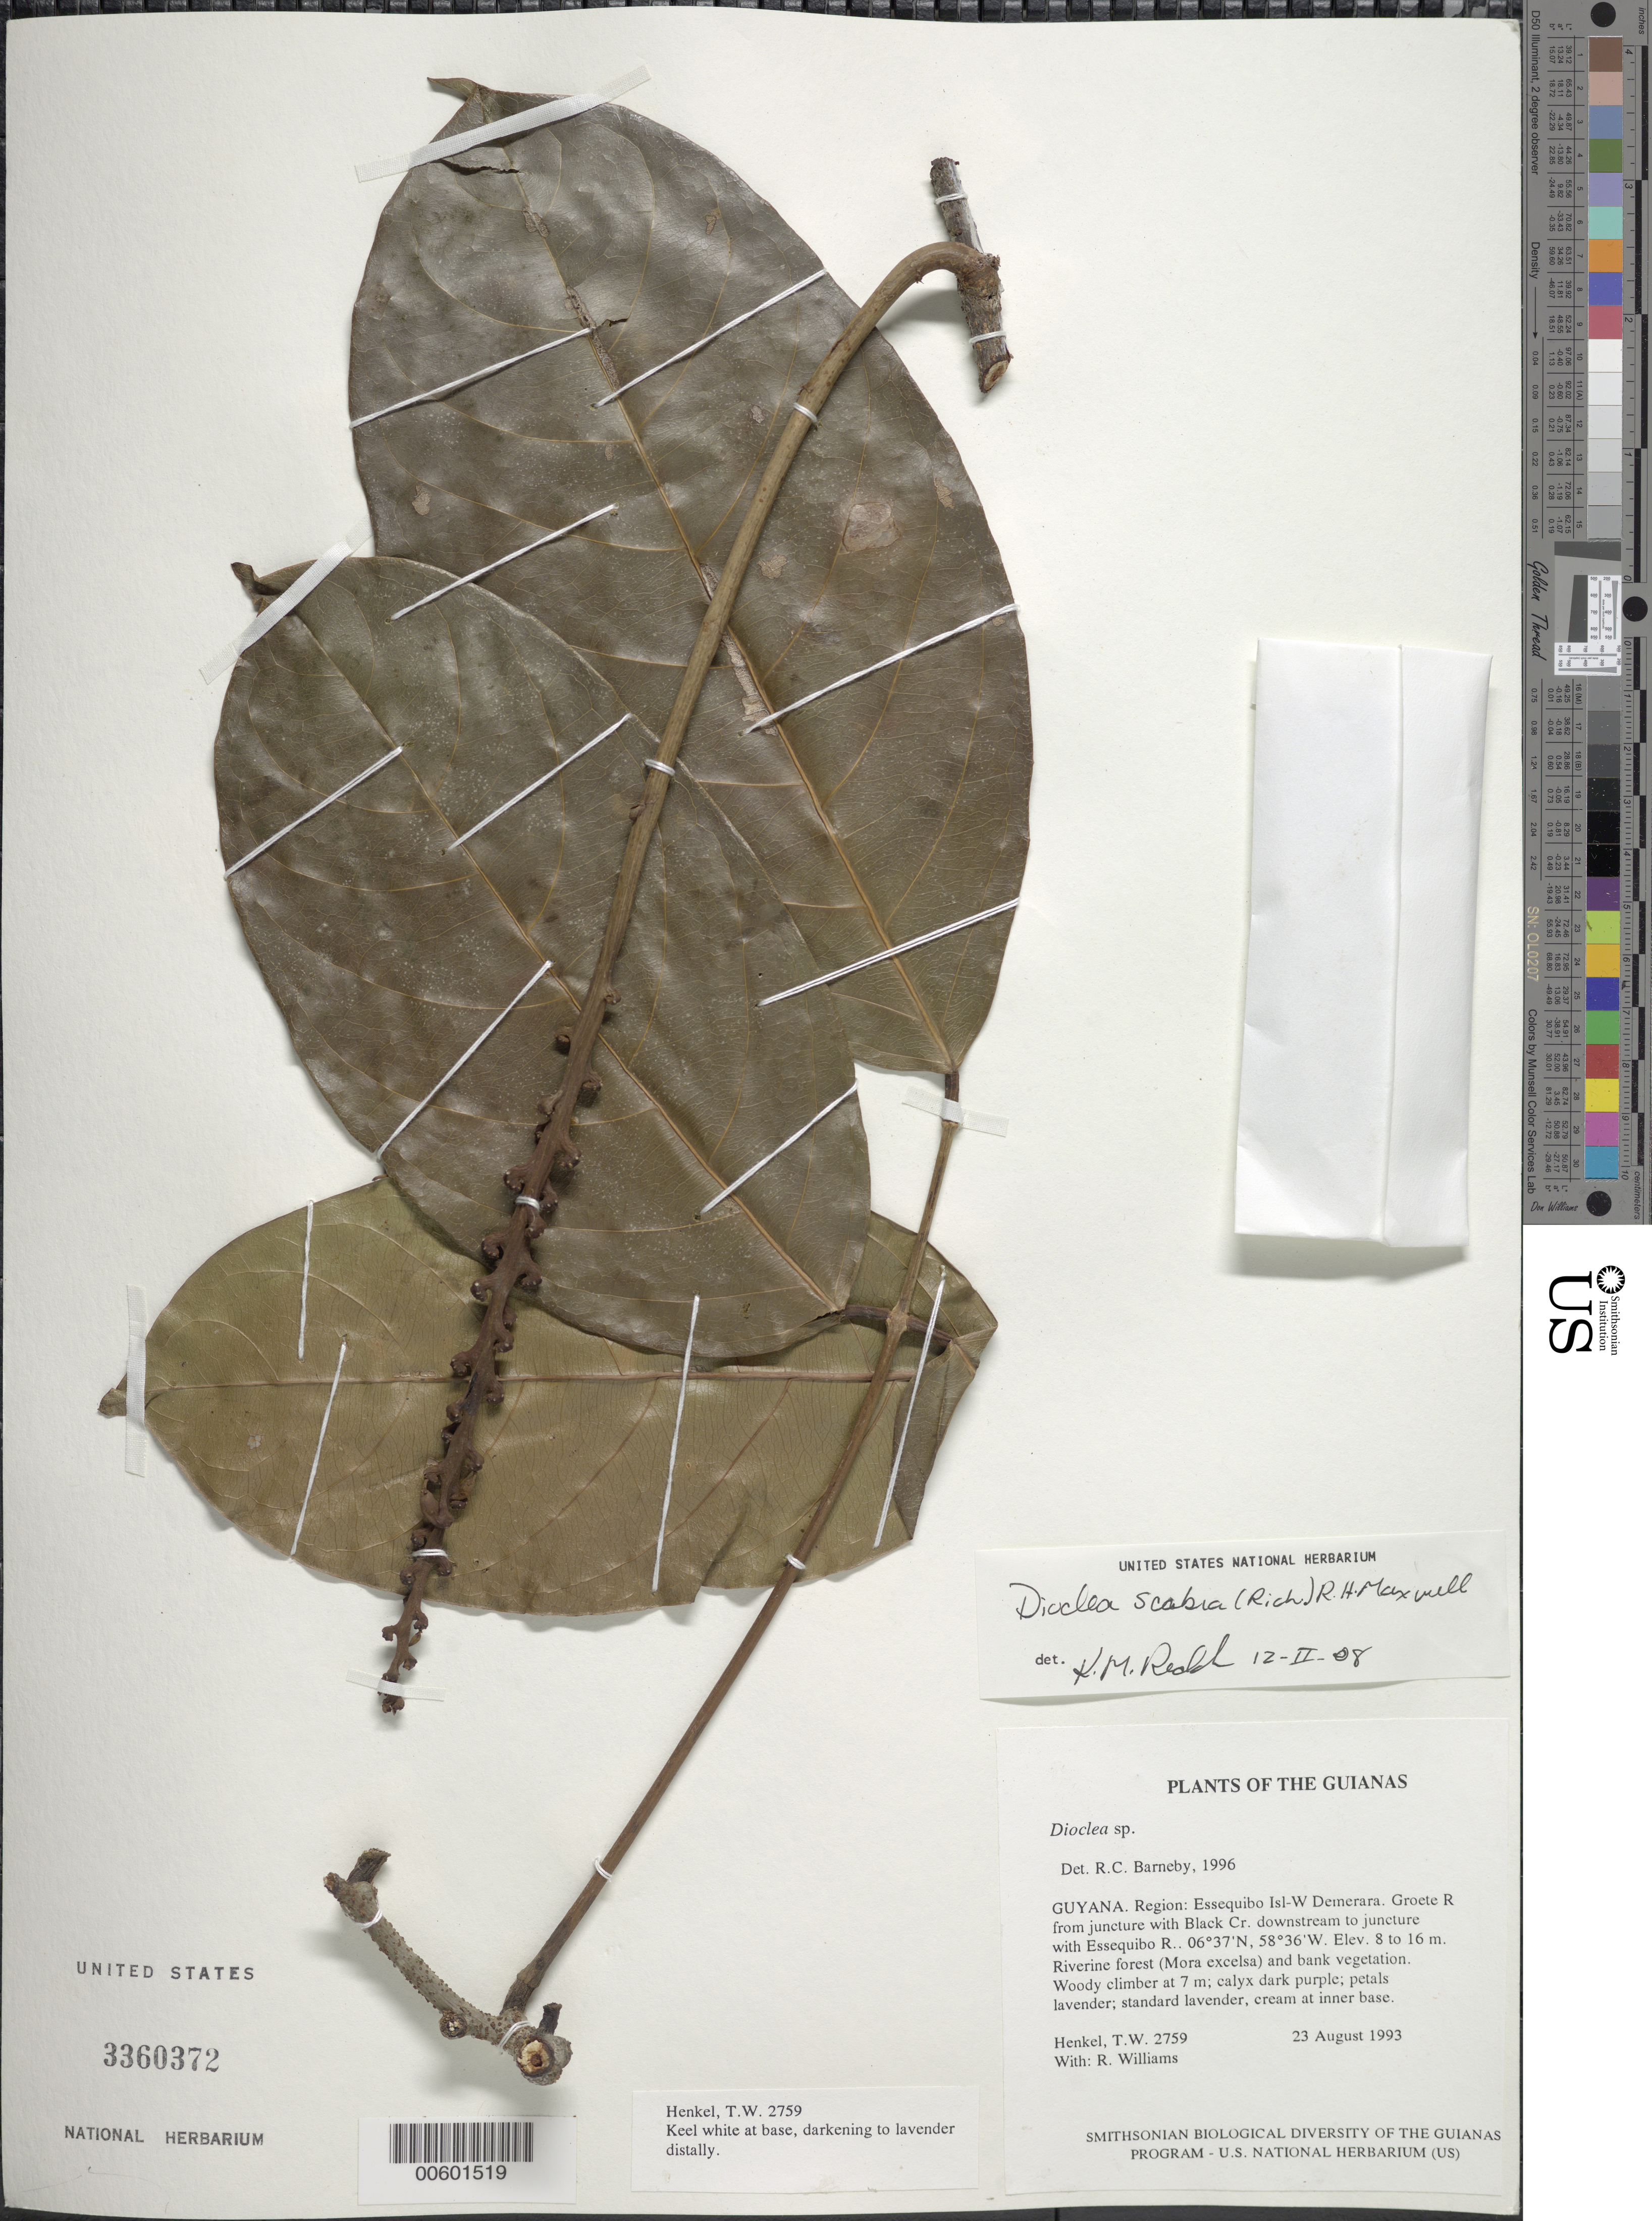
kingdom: Plantae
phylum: Tracheophyta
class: Magnoliopsida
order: Fabales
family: Fabaceae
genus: Macropsychanthus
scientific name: Macropsychanthus scaber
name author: (Rich.) L.P. Queiroz & Snak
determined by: Strong, Mark T., (BOT), Smithsonian Institution - National Museum of Natural History (UNITED STATES)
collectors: T. Henkel & R. Williams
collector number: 2759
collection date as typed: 23 August 1993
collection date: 1993-08-23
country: Guyana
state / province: Essequibo Isl-W. Demerara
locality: Groete R from juncture with Black Cr. downstream to juncture with Essequibo R.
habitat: Riverine forest (Mora excelsa) and bank vegetation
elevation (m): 8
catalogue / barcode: US 3360372